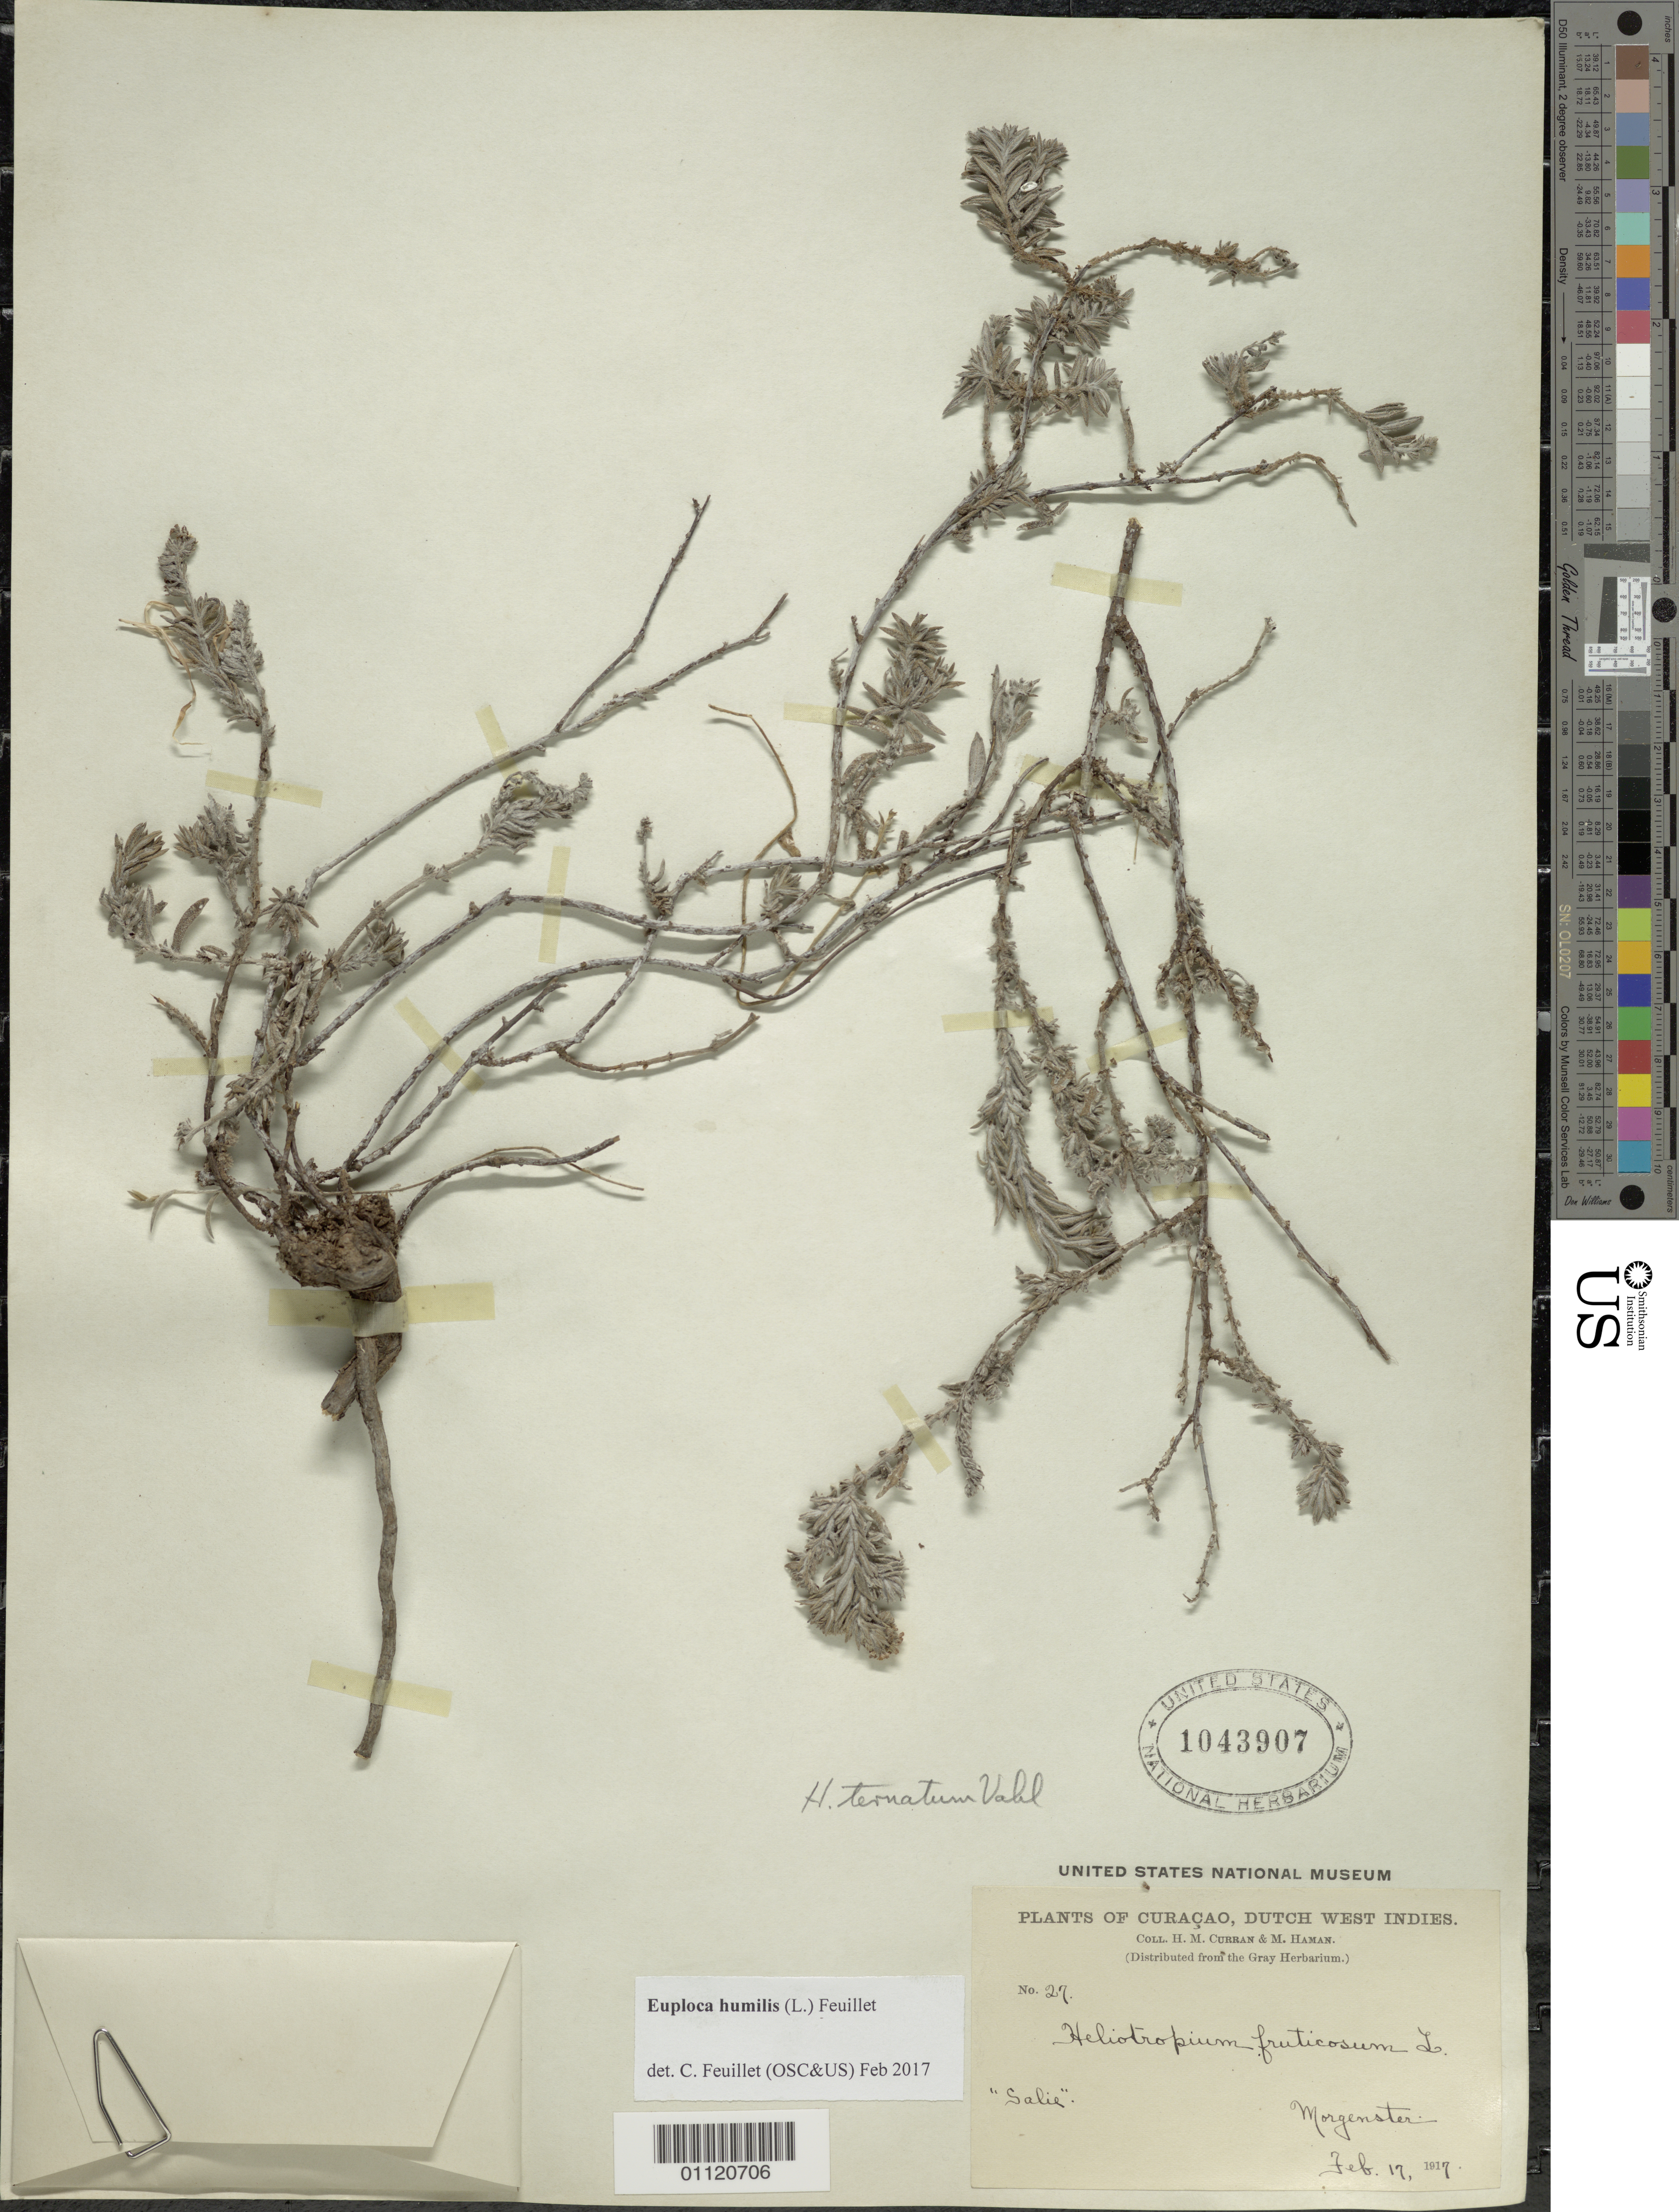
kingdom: Plantae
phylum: Tracheophyta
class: Magnoliopsida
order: Boraginales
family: Heliotropiaceae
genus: Heliotropium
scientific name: Heliotropium ternatum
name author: Vahl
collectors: H. M. Curran & M. Haman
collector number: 27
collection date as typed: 17 Feb 1917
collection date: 1917-02-17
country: Curaçao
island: Curaçao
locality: Morgenster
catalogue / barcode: US 1043907